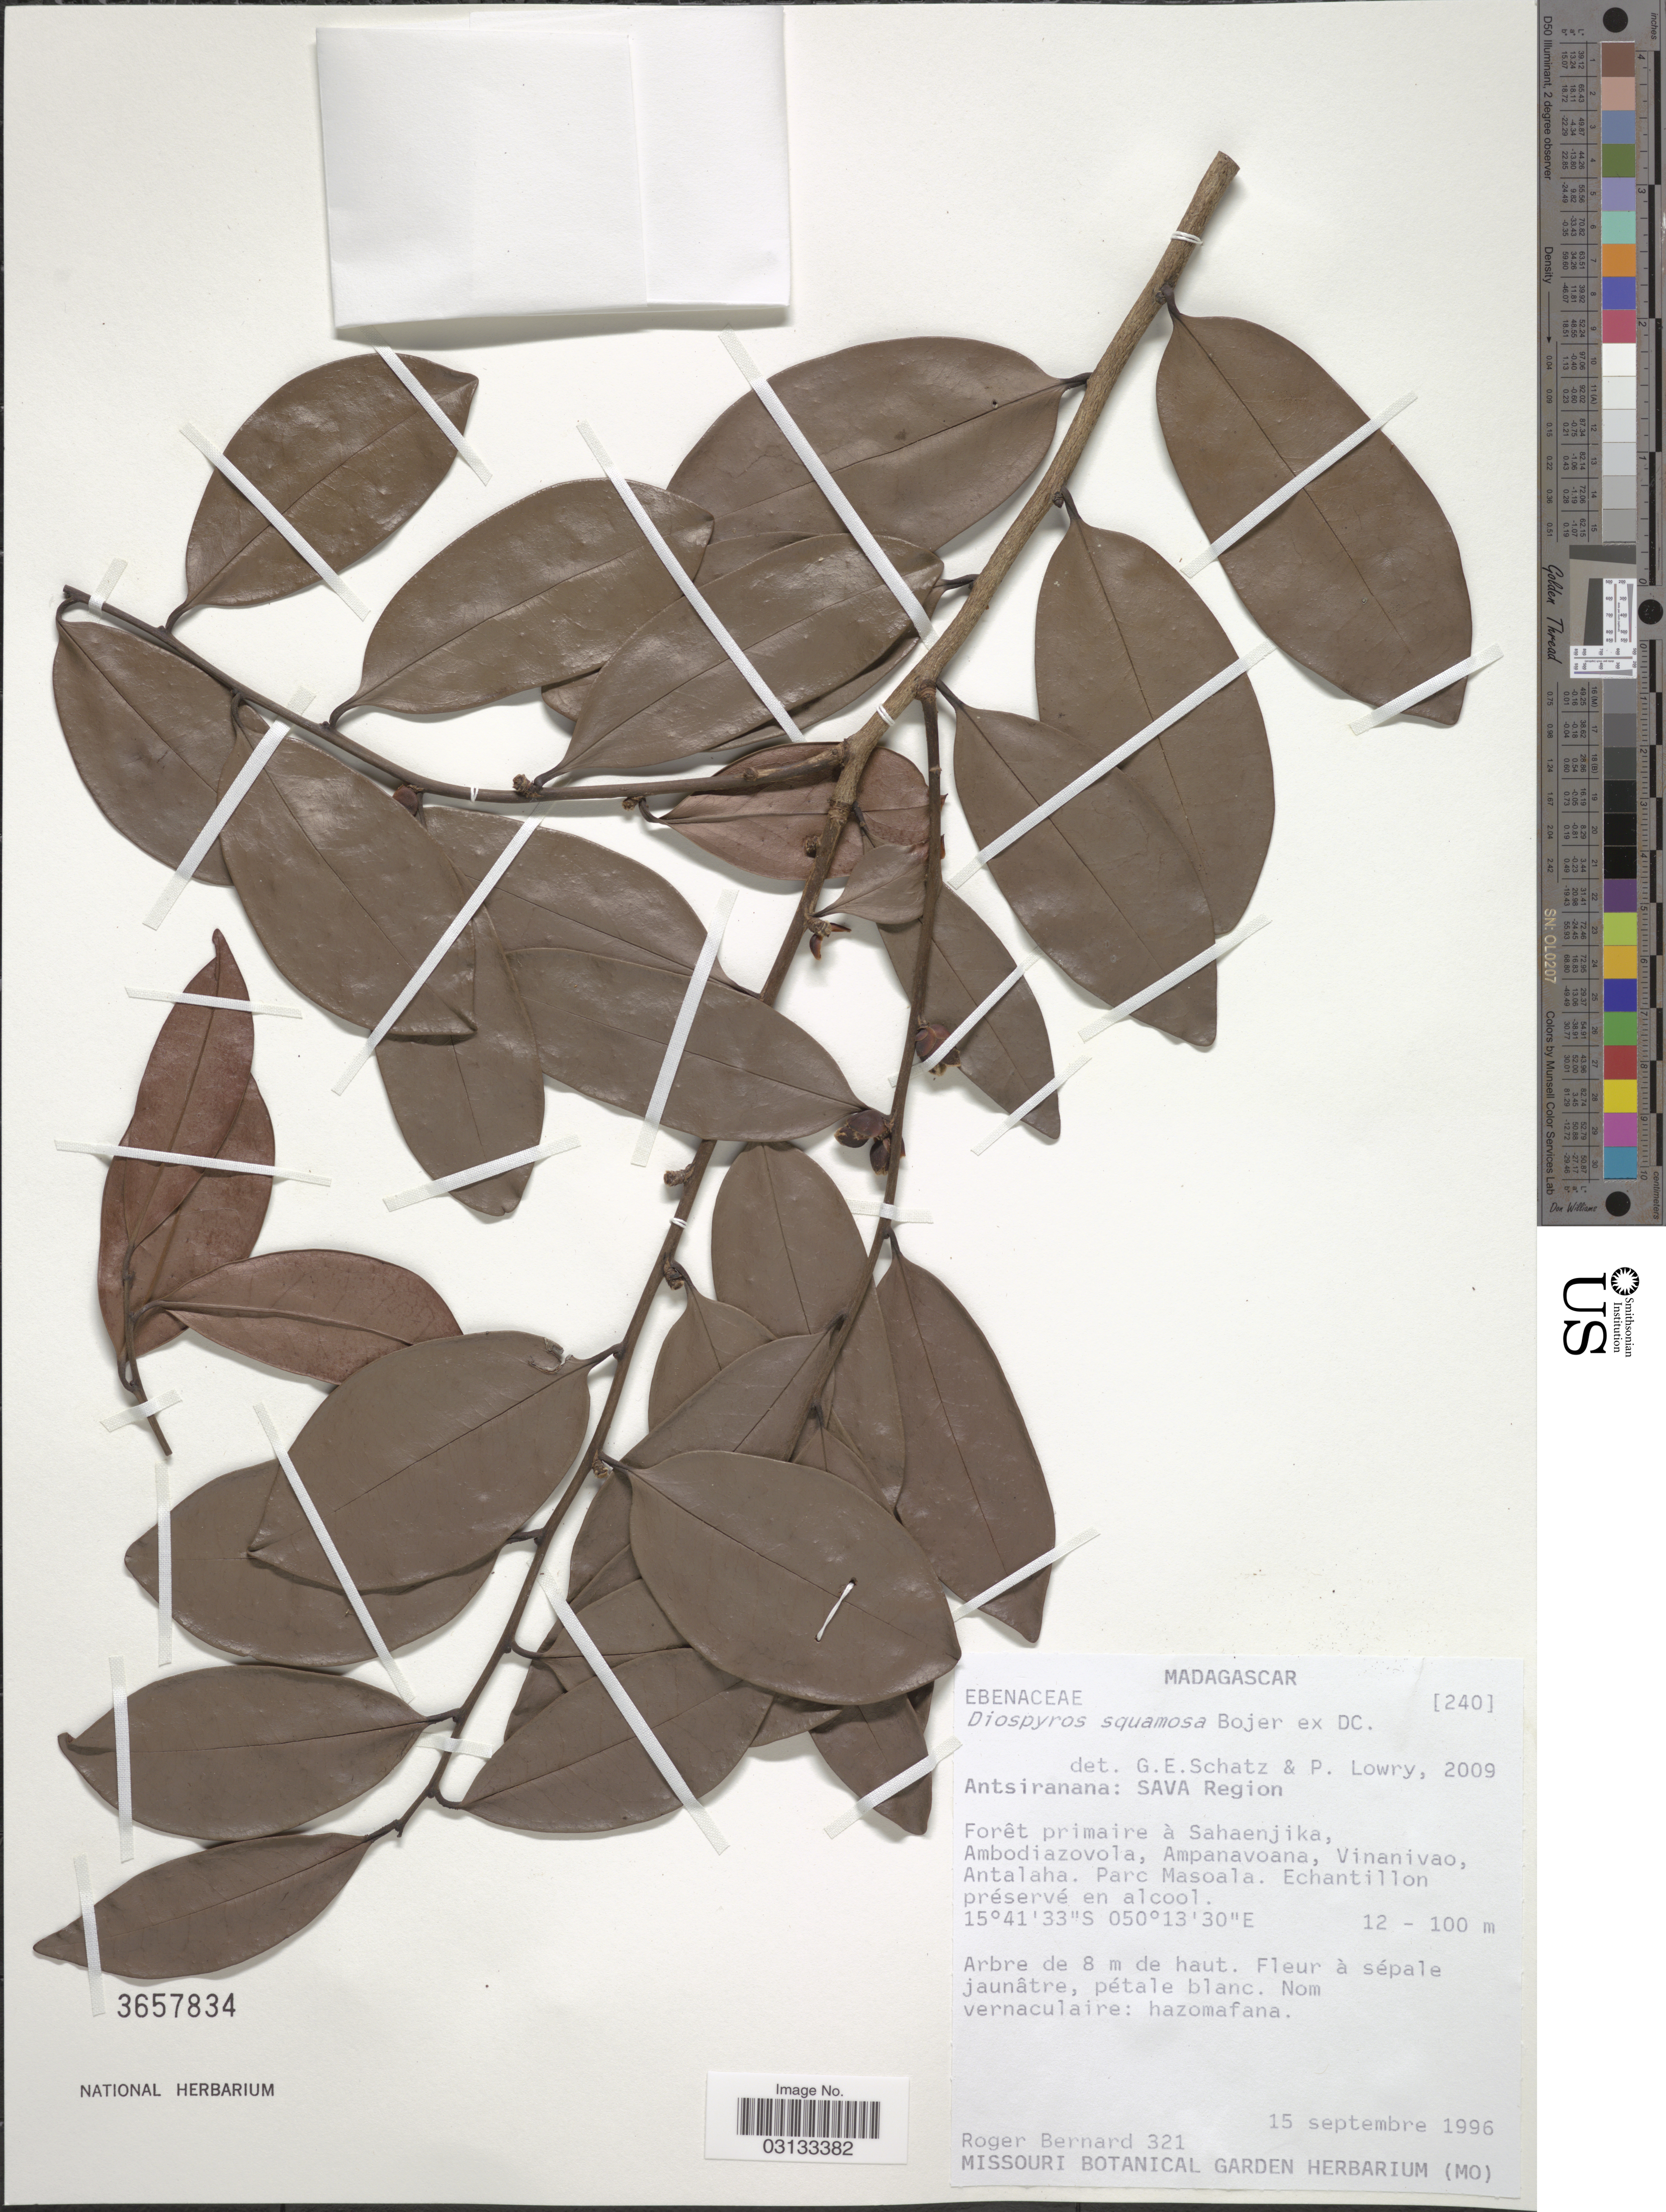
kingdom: Plantae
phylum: Tracheophyta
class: Magnoliopsida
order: Ericales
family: Ebenaceae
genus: Diospyros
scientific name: Diospyros squamosa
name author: Bojer ex A. DC.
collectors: R. Bernard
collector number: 321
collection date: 1996-09-15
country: Madagascar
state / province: Sava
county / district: Antalaha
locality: Sava Region. Forêt primaire à Sahaenjika, Ambodiazovola, Ampanavoana, Vinanivao, Antalaha. Parc Masoala.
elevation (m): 12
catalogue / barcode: US 3657834